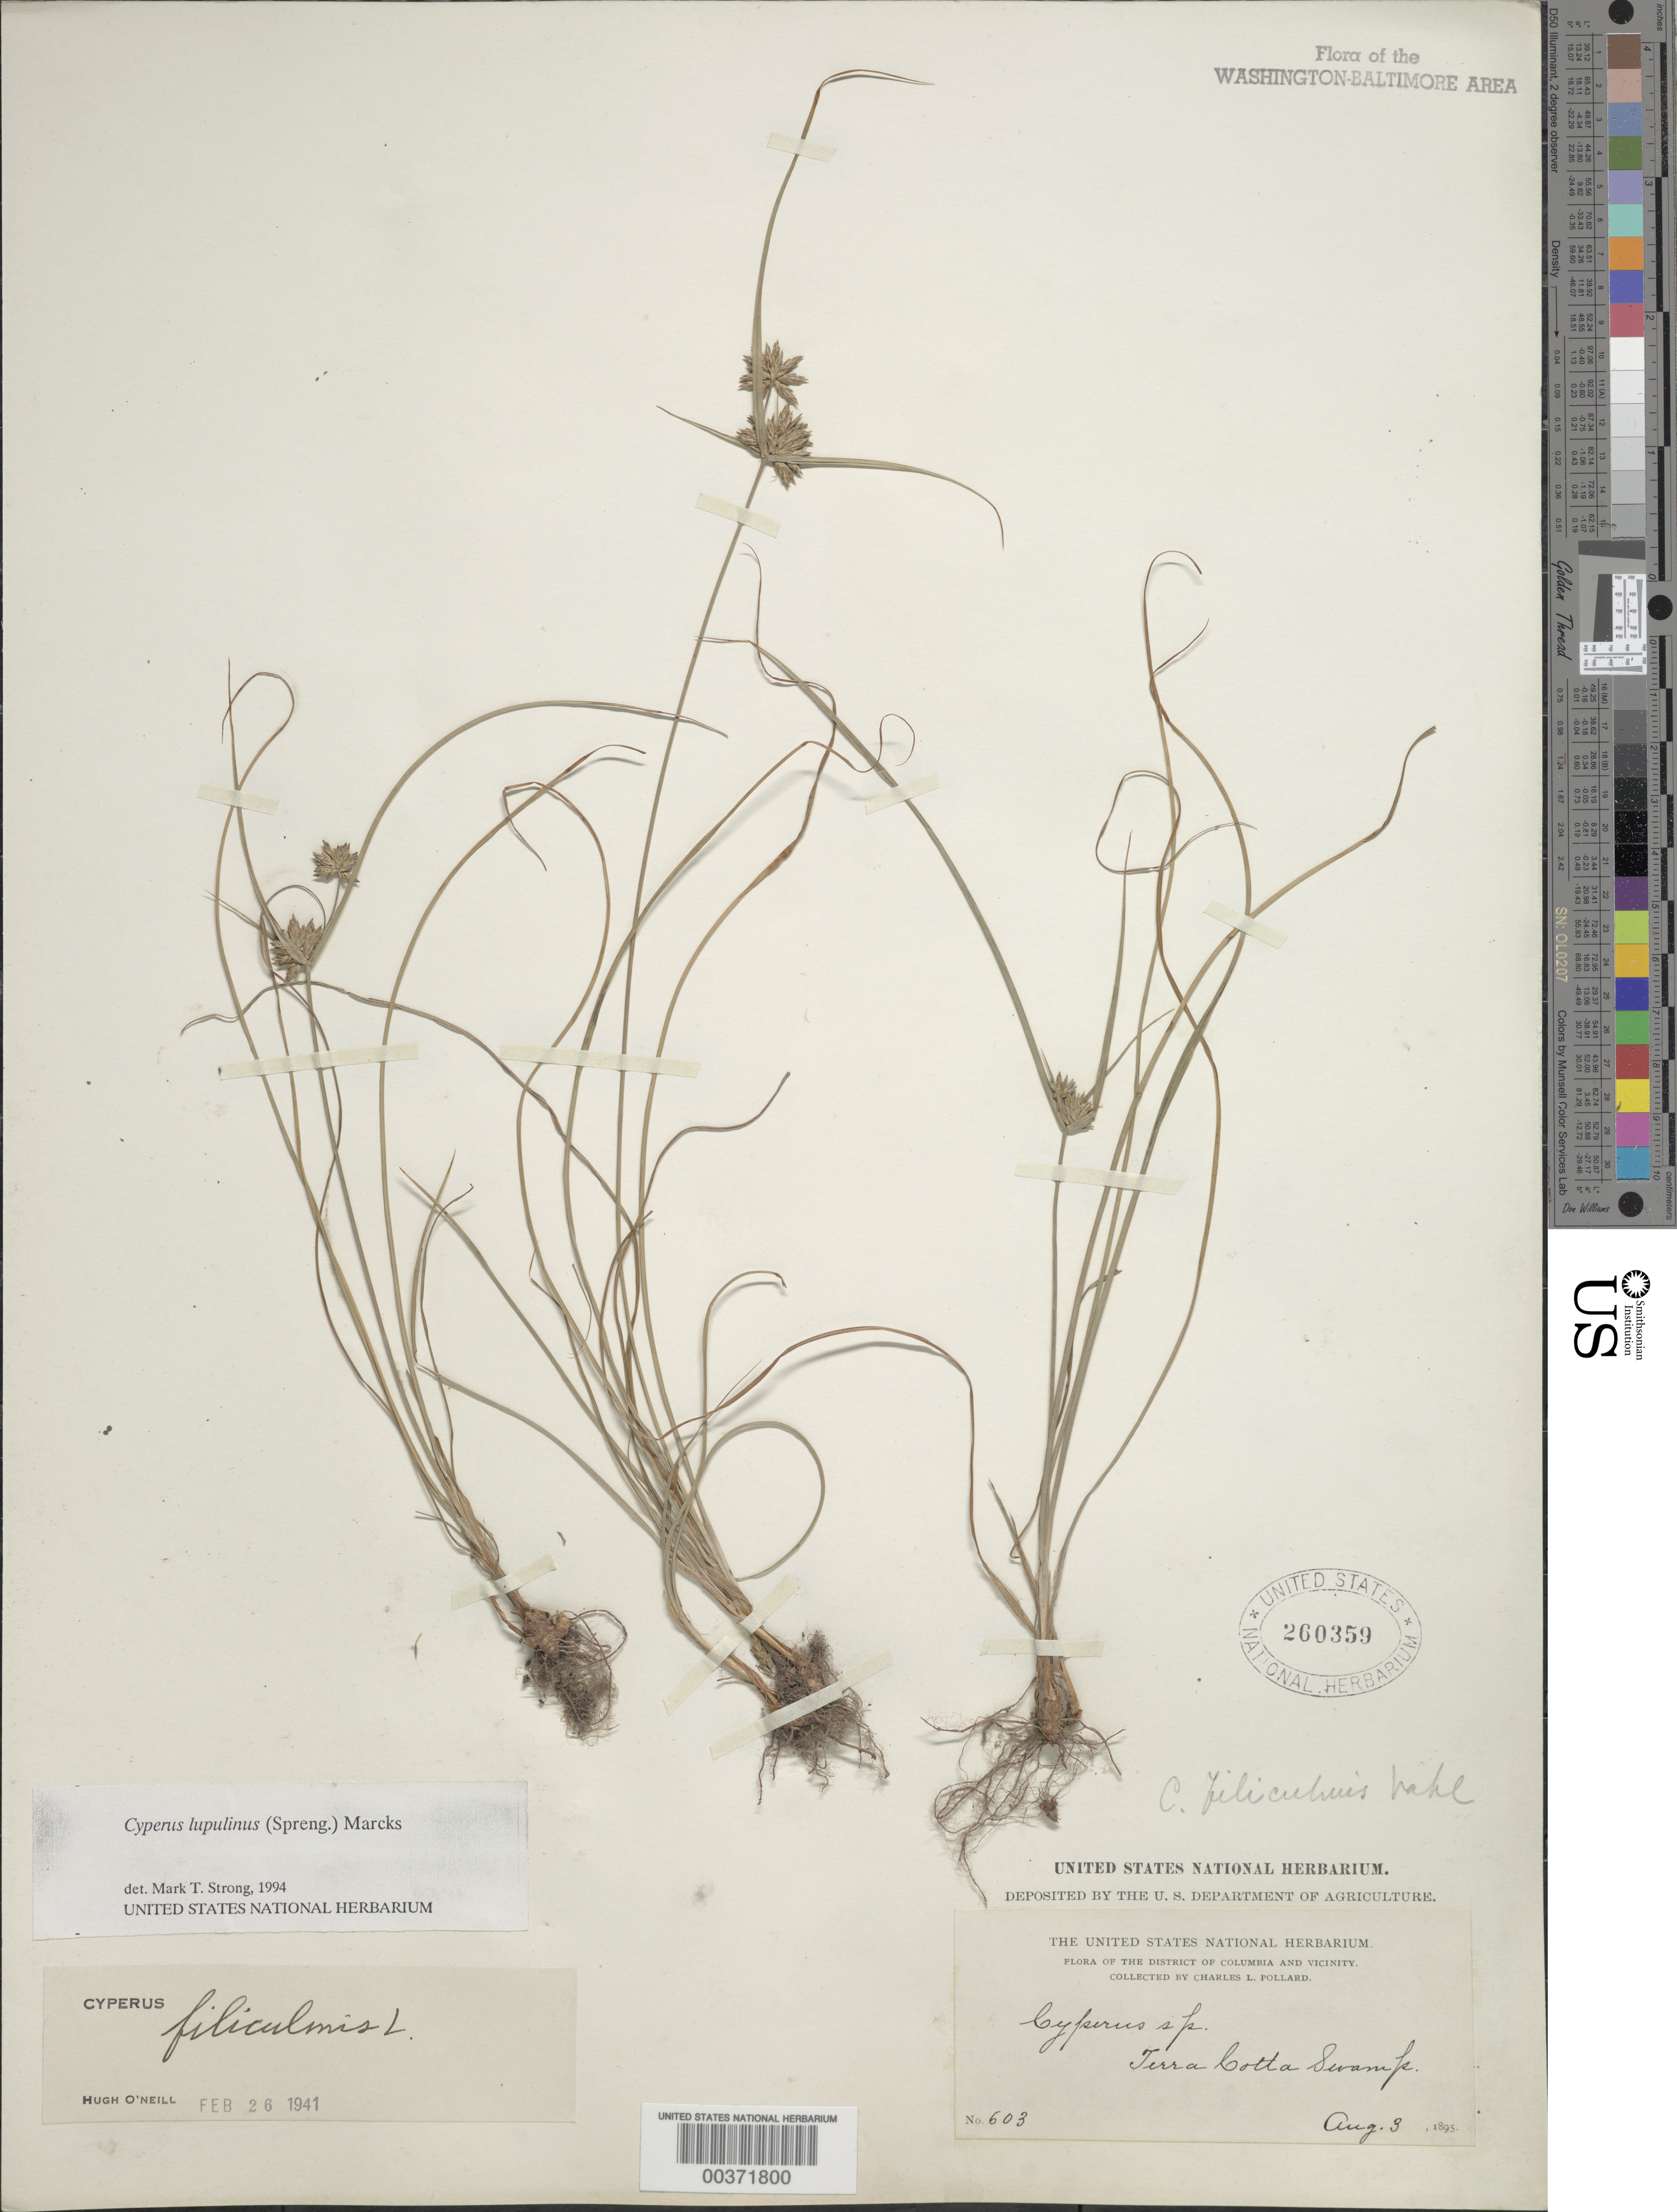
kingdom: Plantae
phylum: Tracheophyta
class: Liliopsida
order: Poales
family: Cyperaceae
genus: Cyperus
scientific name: Cyperus lupulinus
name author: (Spreng.) Marcks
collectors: C. L. Pollard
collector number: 603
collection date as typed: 03 Aug 1895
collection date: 1895-08-03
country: United States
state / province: District of Columbia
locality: Terra Cotta Swamp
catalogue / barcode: US 260359